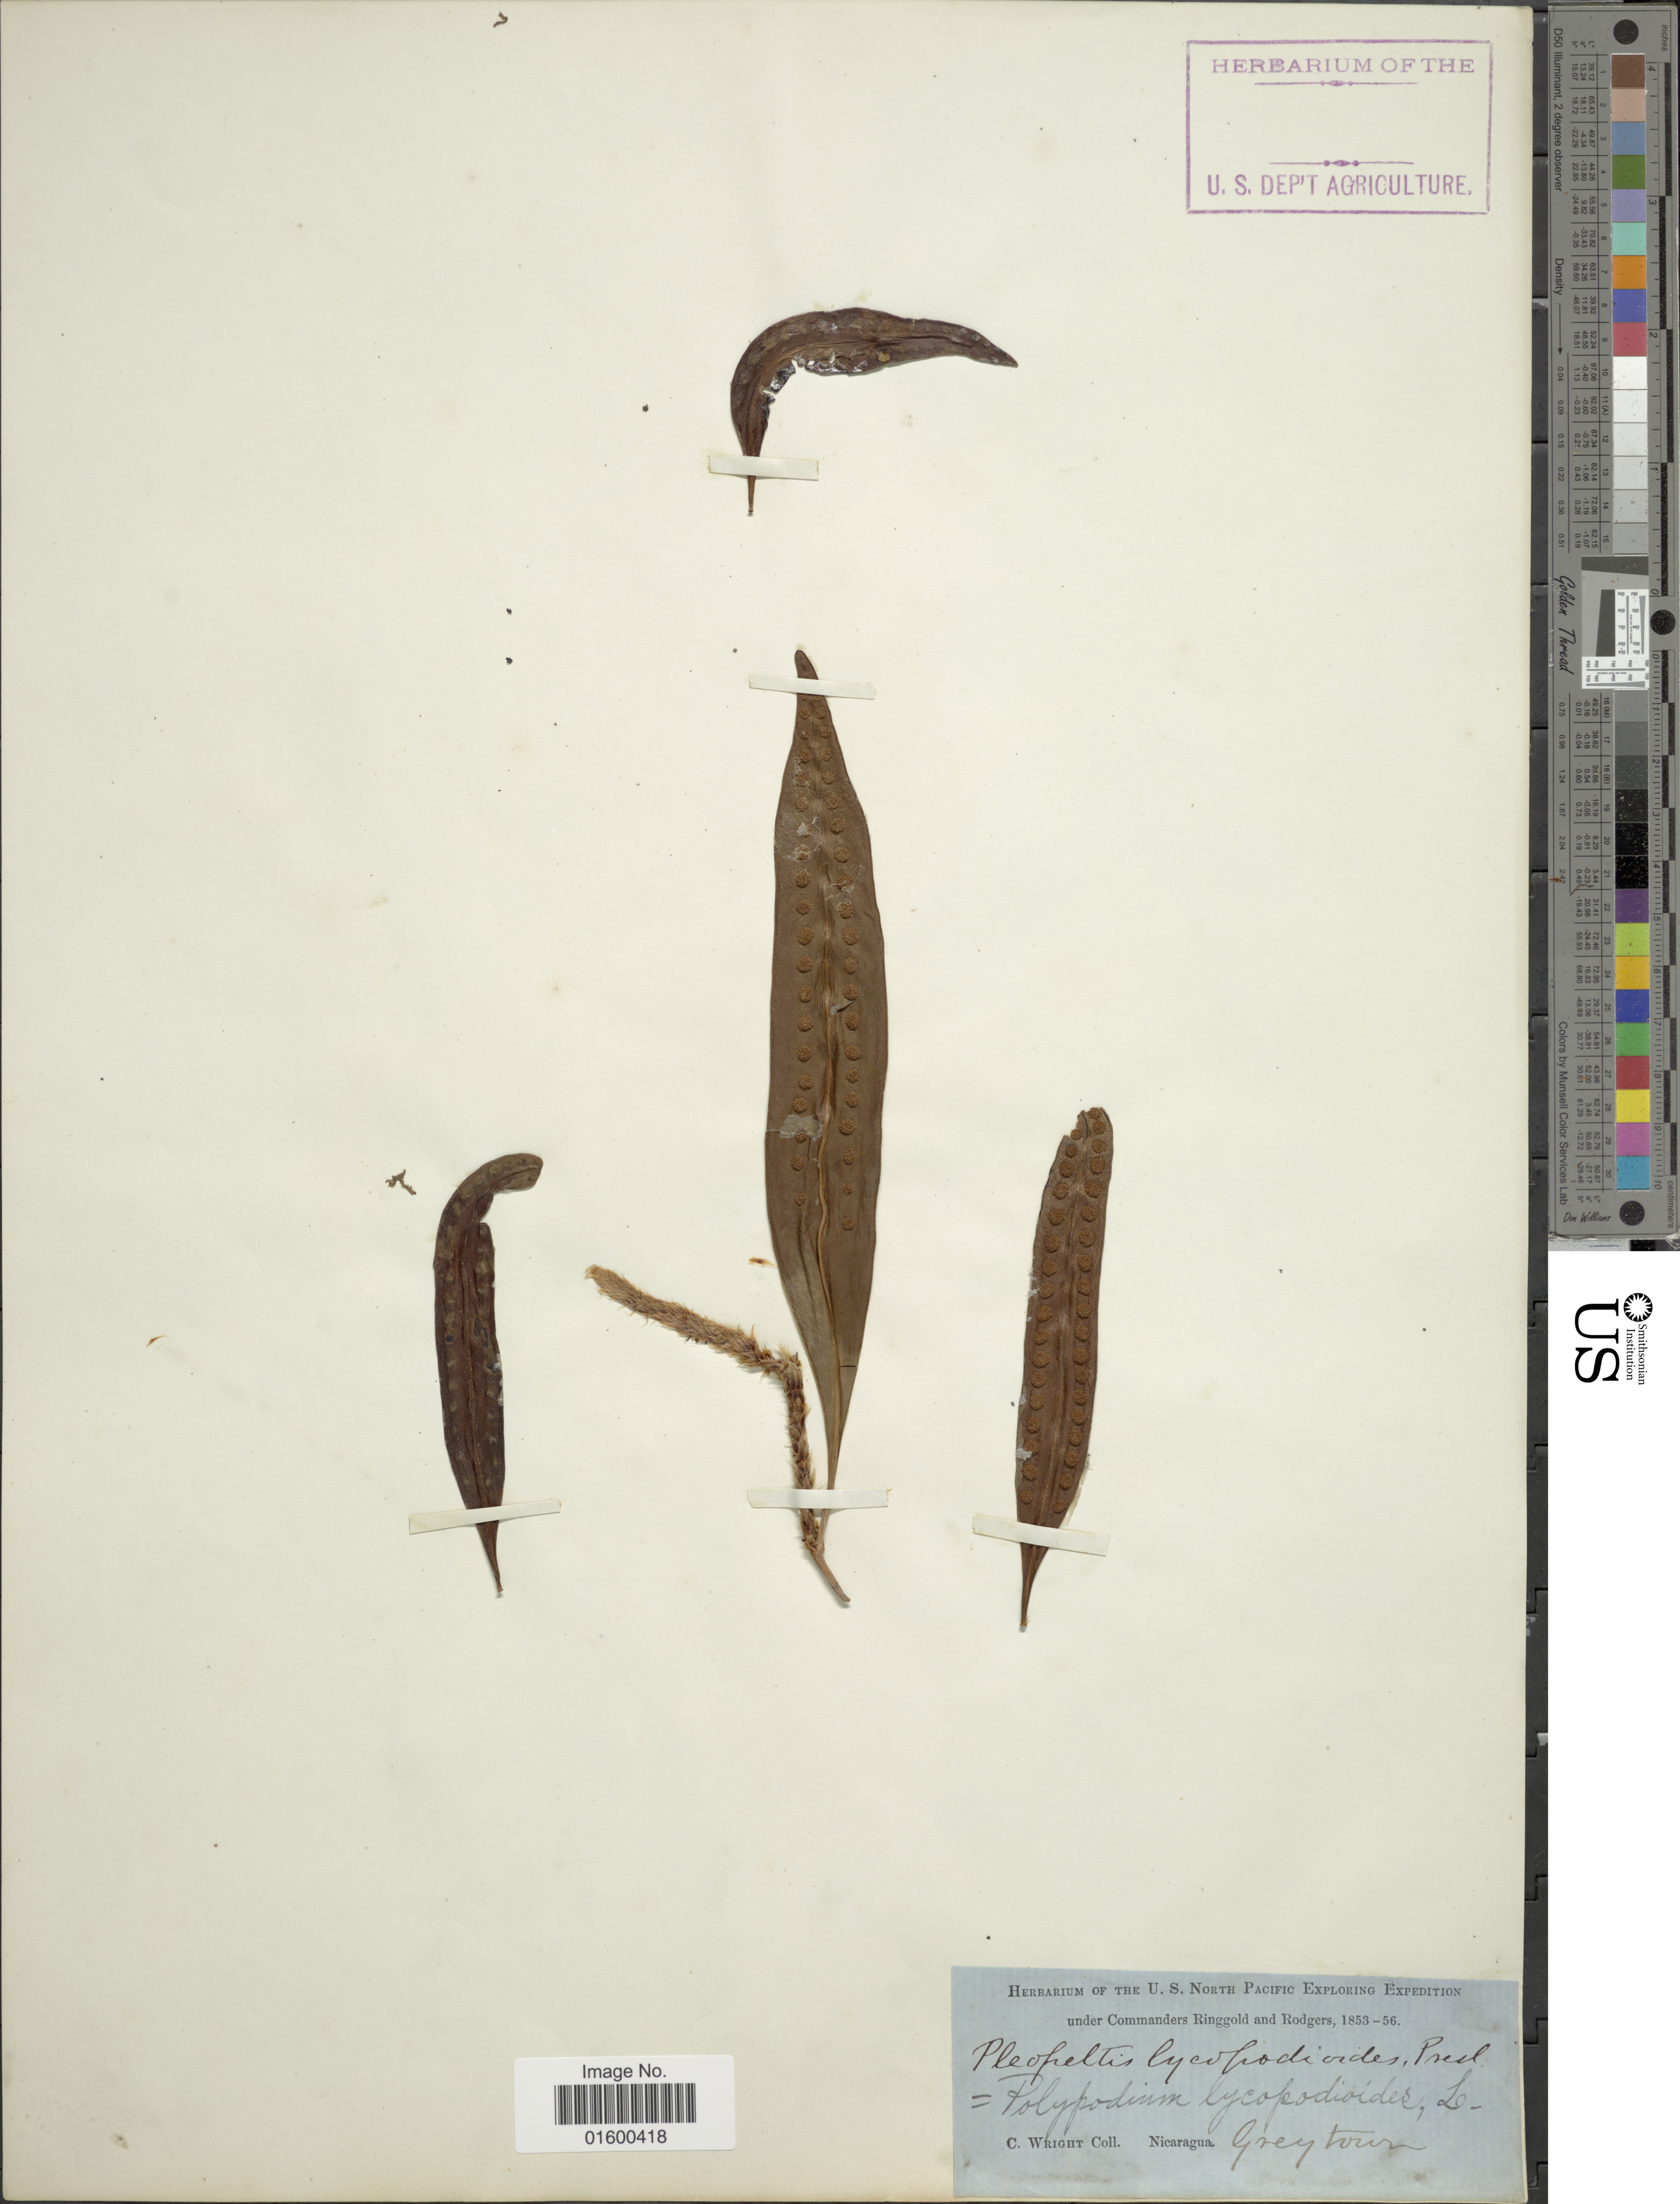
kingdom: Plantae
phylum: Tracheophyta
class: Polypodiopsida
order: Polypodiales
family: Polypodiaceae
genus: Microgramma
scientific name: Microgramma nitida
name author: (J. Sm.) A.R. Sm.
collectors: C. Wright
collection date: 1853/1856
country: Nicaragua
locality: Grey Town